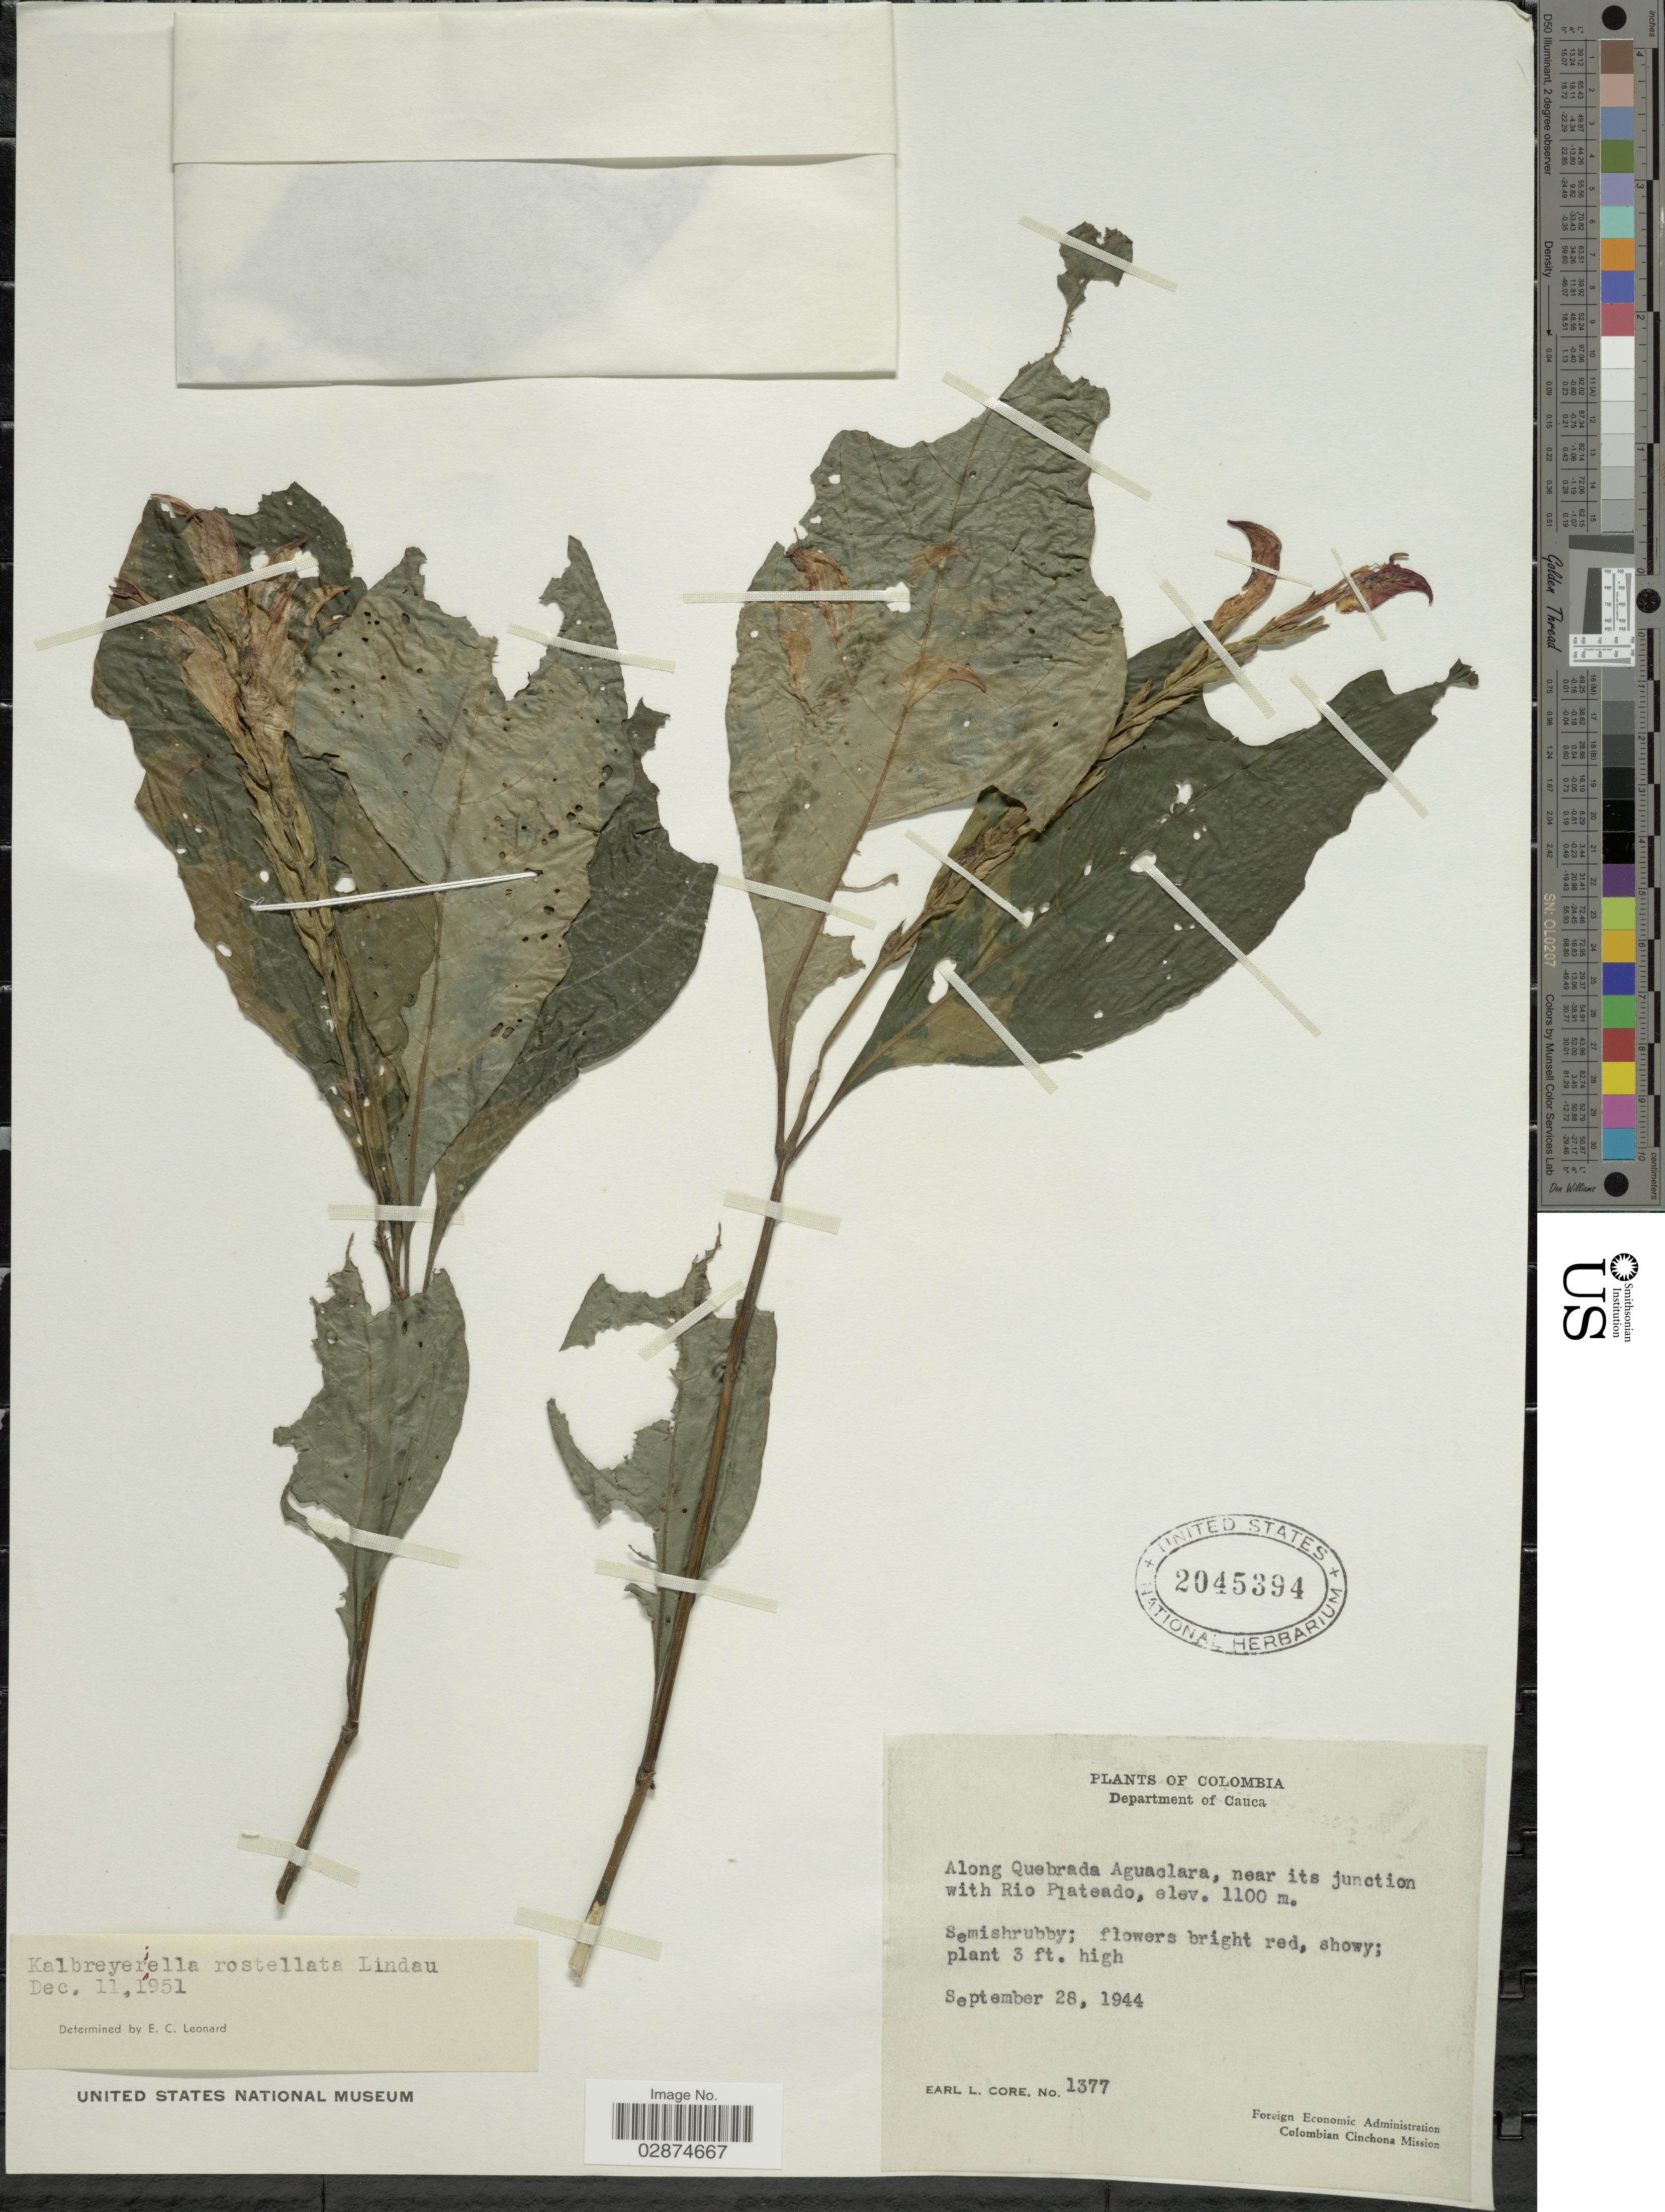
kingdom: Plantae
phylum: Tracheophyta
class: Magnoliopsida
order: Lamiales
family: Acanthaceae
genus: Kalbreyeriella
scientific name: Kalbreyeriella rostellata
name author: Lindau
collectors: E. L. Core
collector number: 1377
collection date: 1944-09-28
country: Colombia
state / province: Cauca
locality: Department of Cauca. Along Quebrada Aguaclara, near its junction with Rio Plateado.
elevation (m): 1100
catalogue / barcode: US 2045394